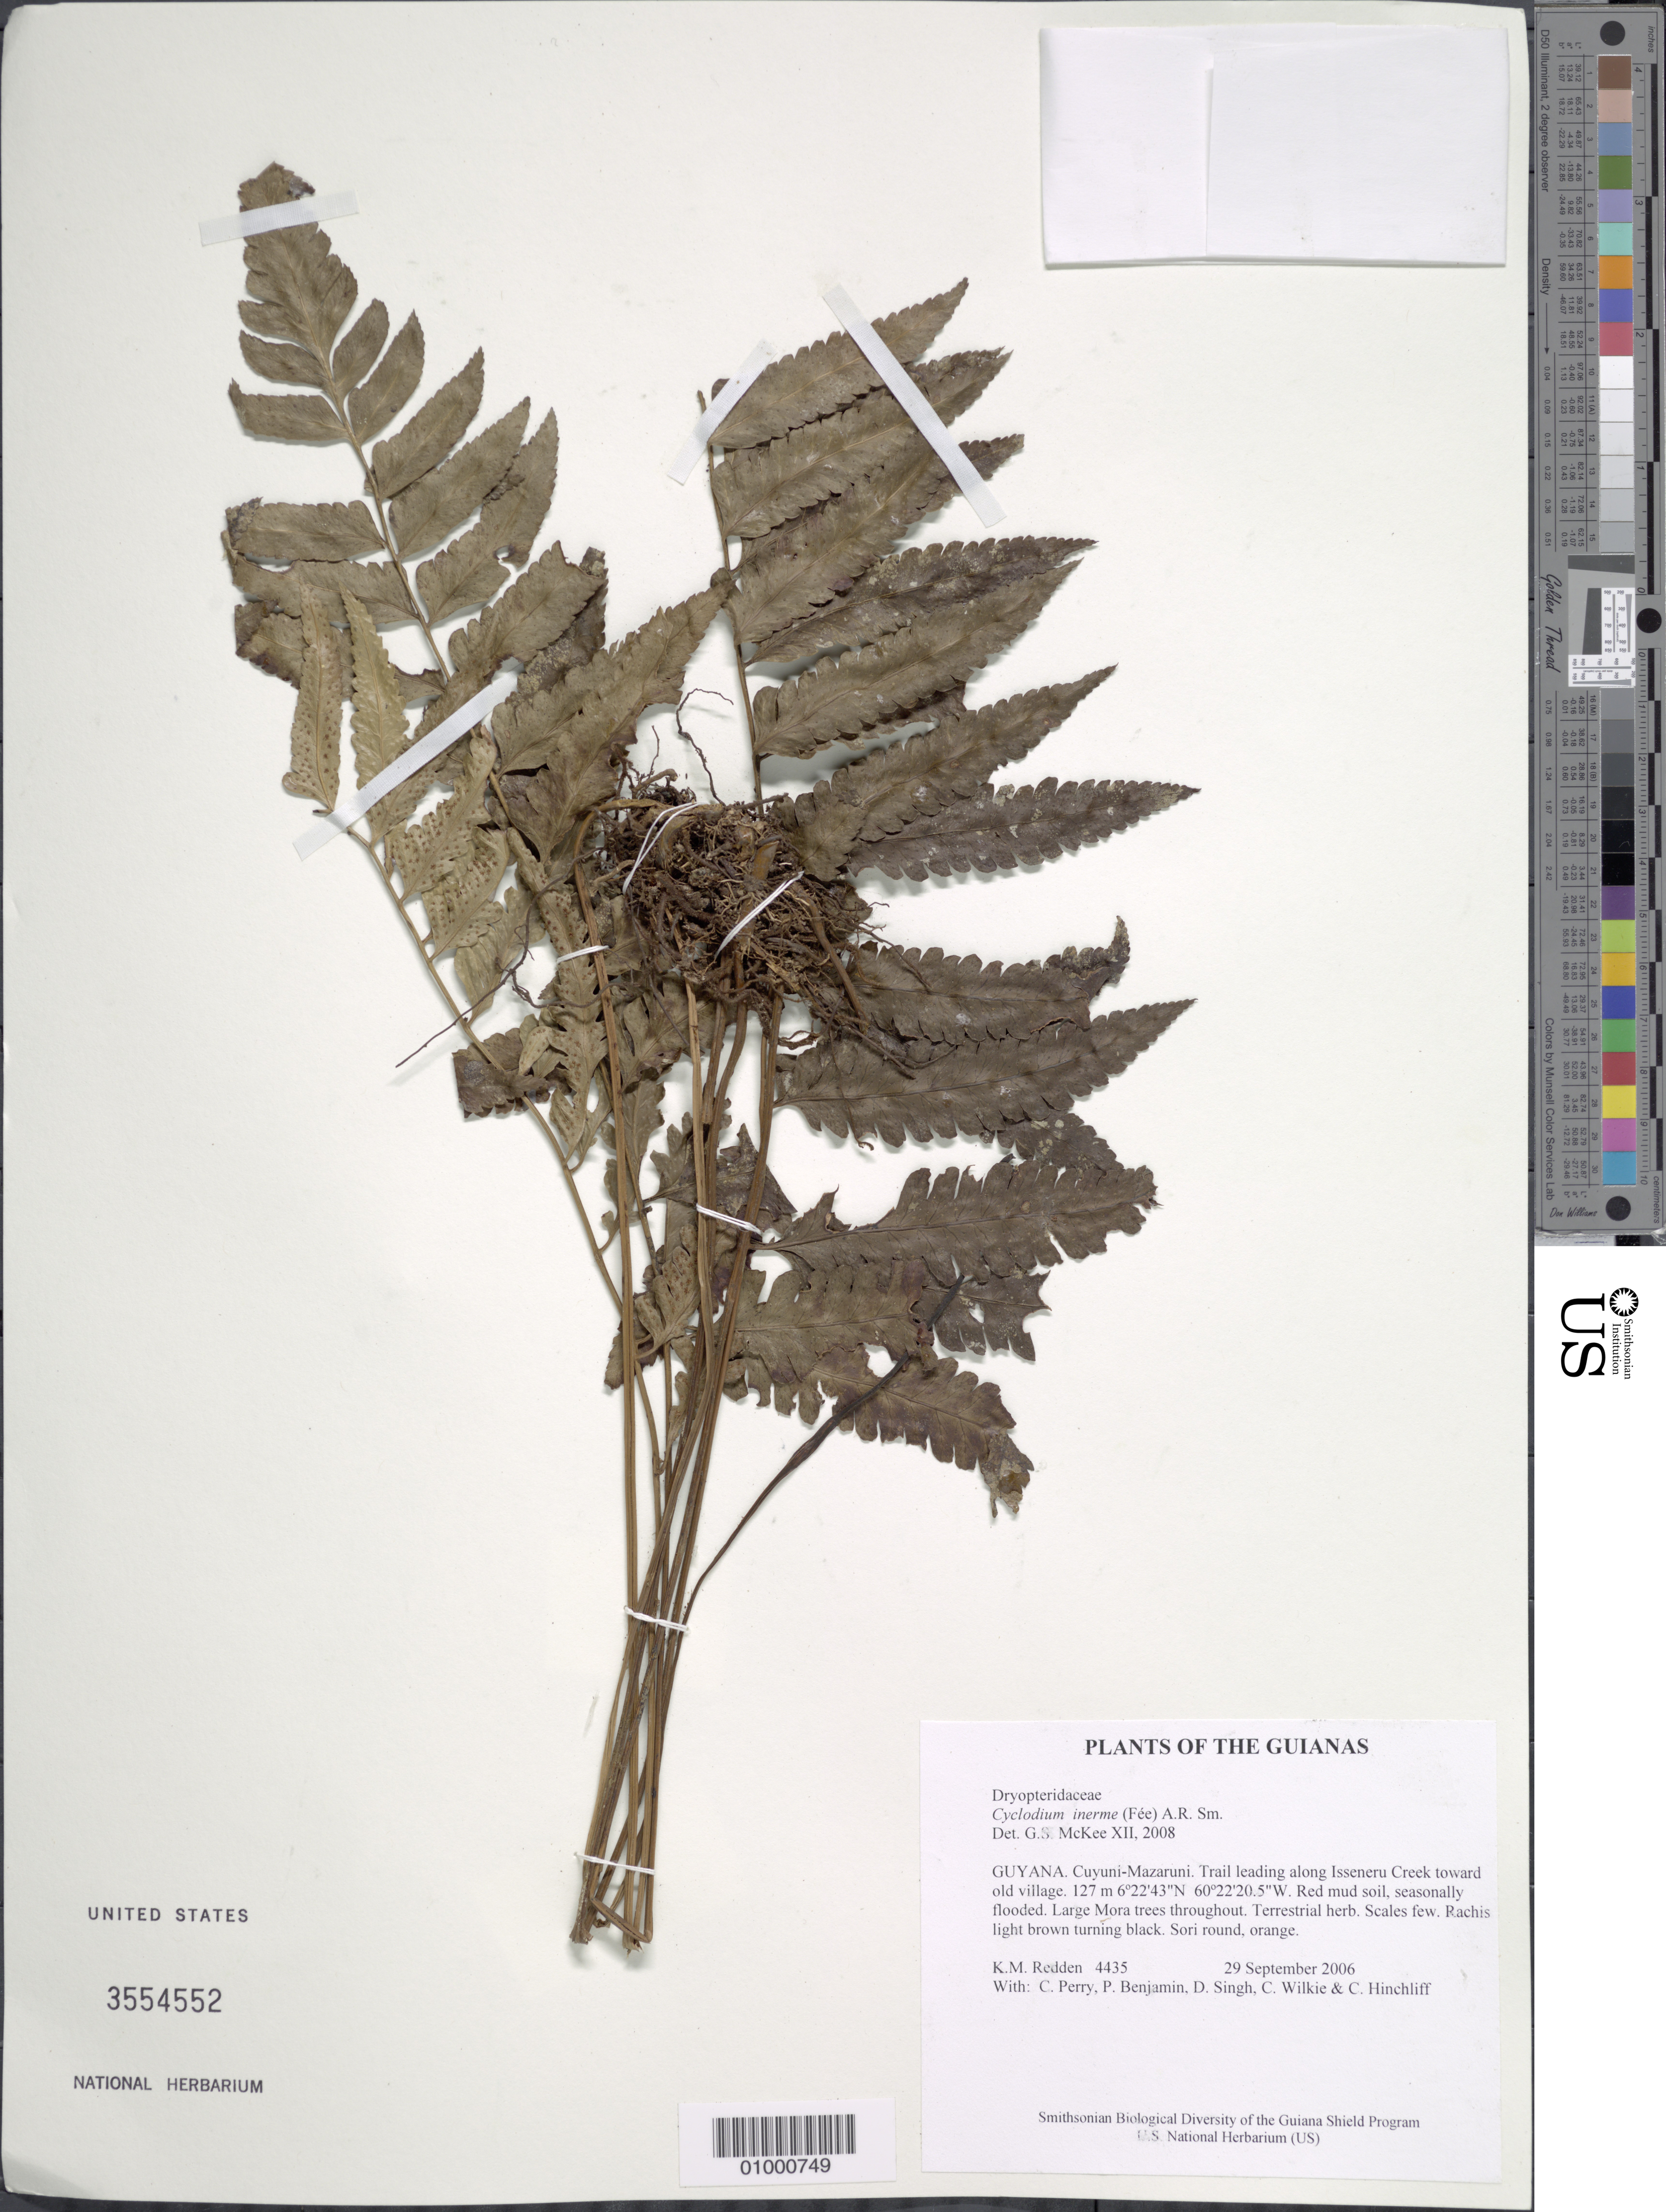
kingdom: Plantae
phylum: Tracheophyta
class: Polypodiopsida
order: Polypodiales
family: Dryopteridaceae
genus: Cyclodium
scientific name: Cyclodium inerme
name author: (Fée) A.R. Sm.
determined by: McKee, G. S., (US), NMNH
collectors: K. M. Redden, C. Perry, P. Benjamin, D. Singh, C. Wilkie & C. E. Hinchliff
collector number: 4435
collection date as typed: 29 September 2006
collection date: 2006-09-29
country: Guyana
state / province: Cuyuni-Mazaruni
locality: Trail leading along Isseneru Creek toward old village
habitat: Red mud soil, seasonally flooded. Large Mora trees throughout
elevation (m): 127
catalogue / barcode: US 3554552